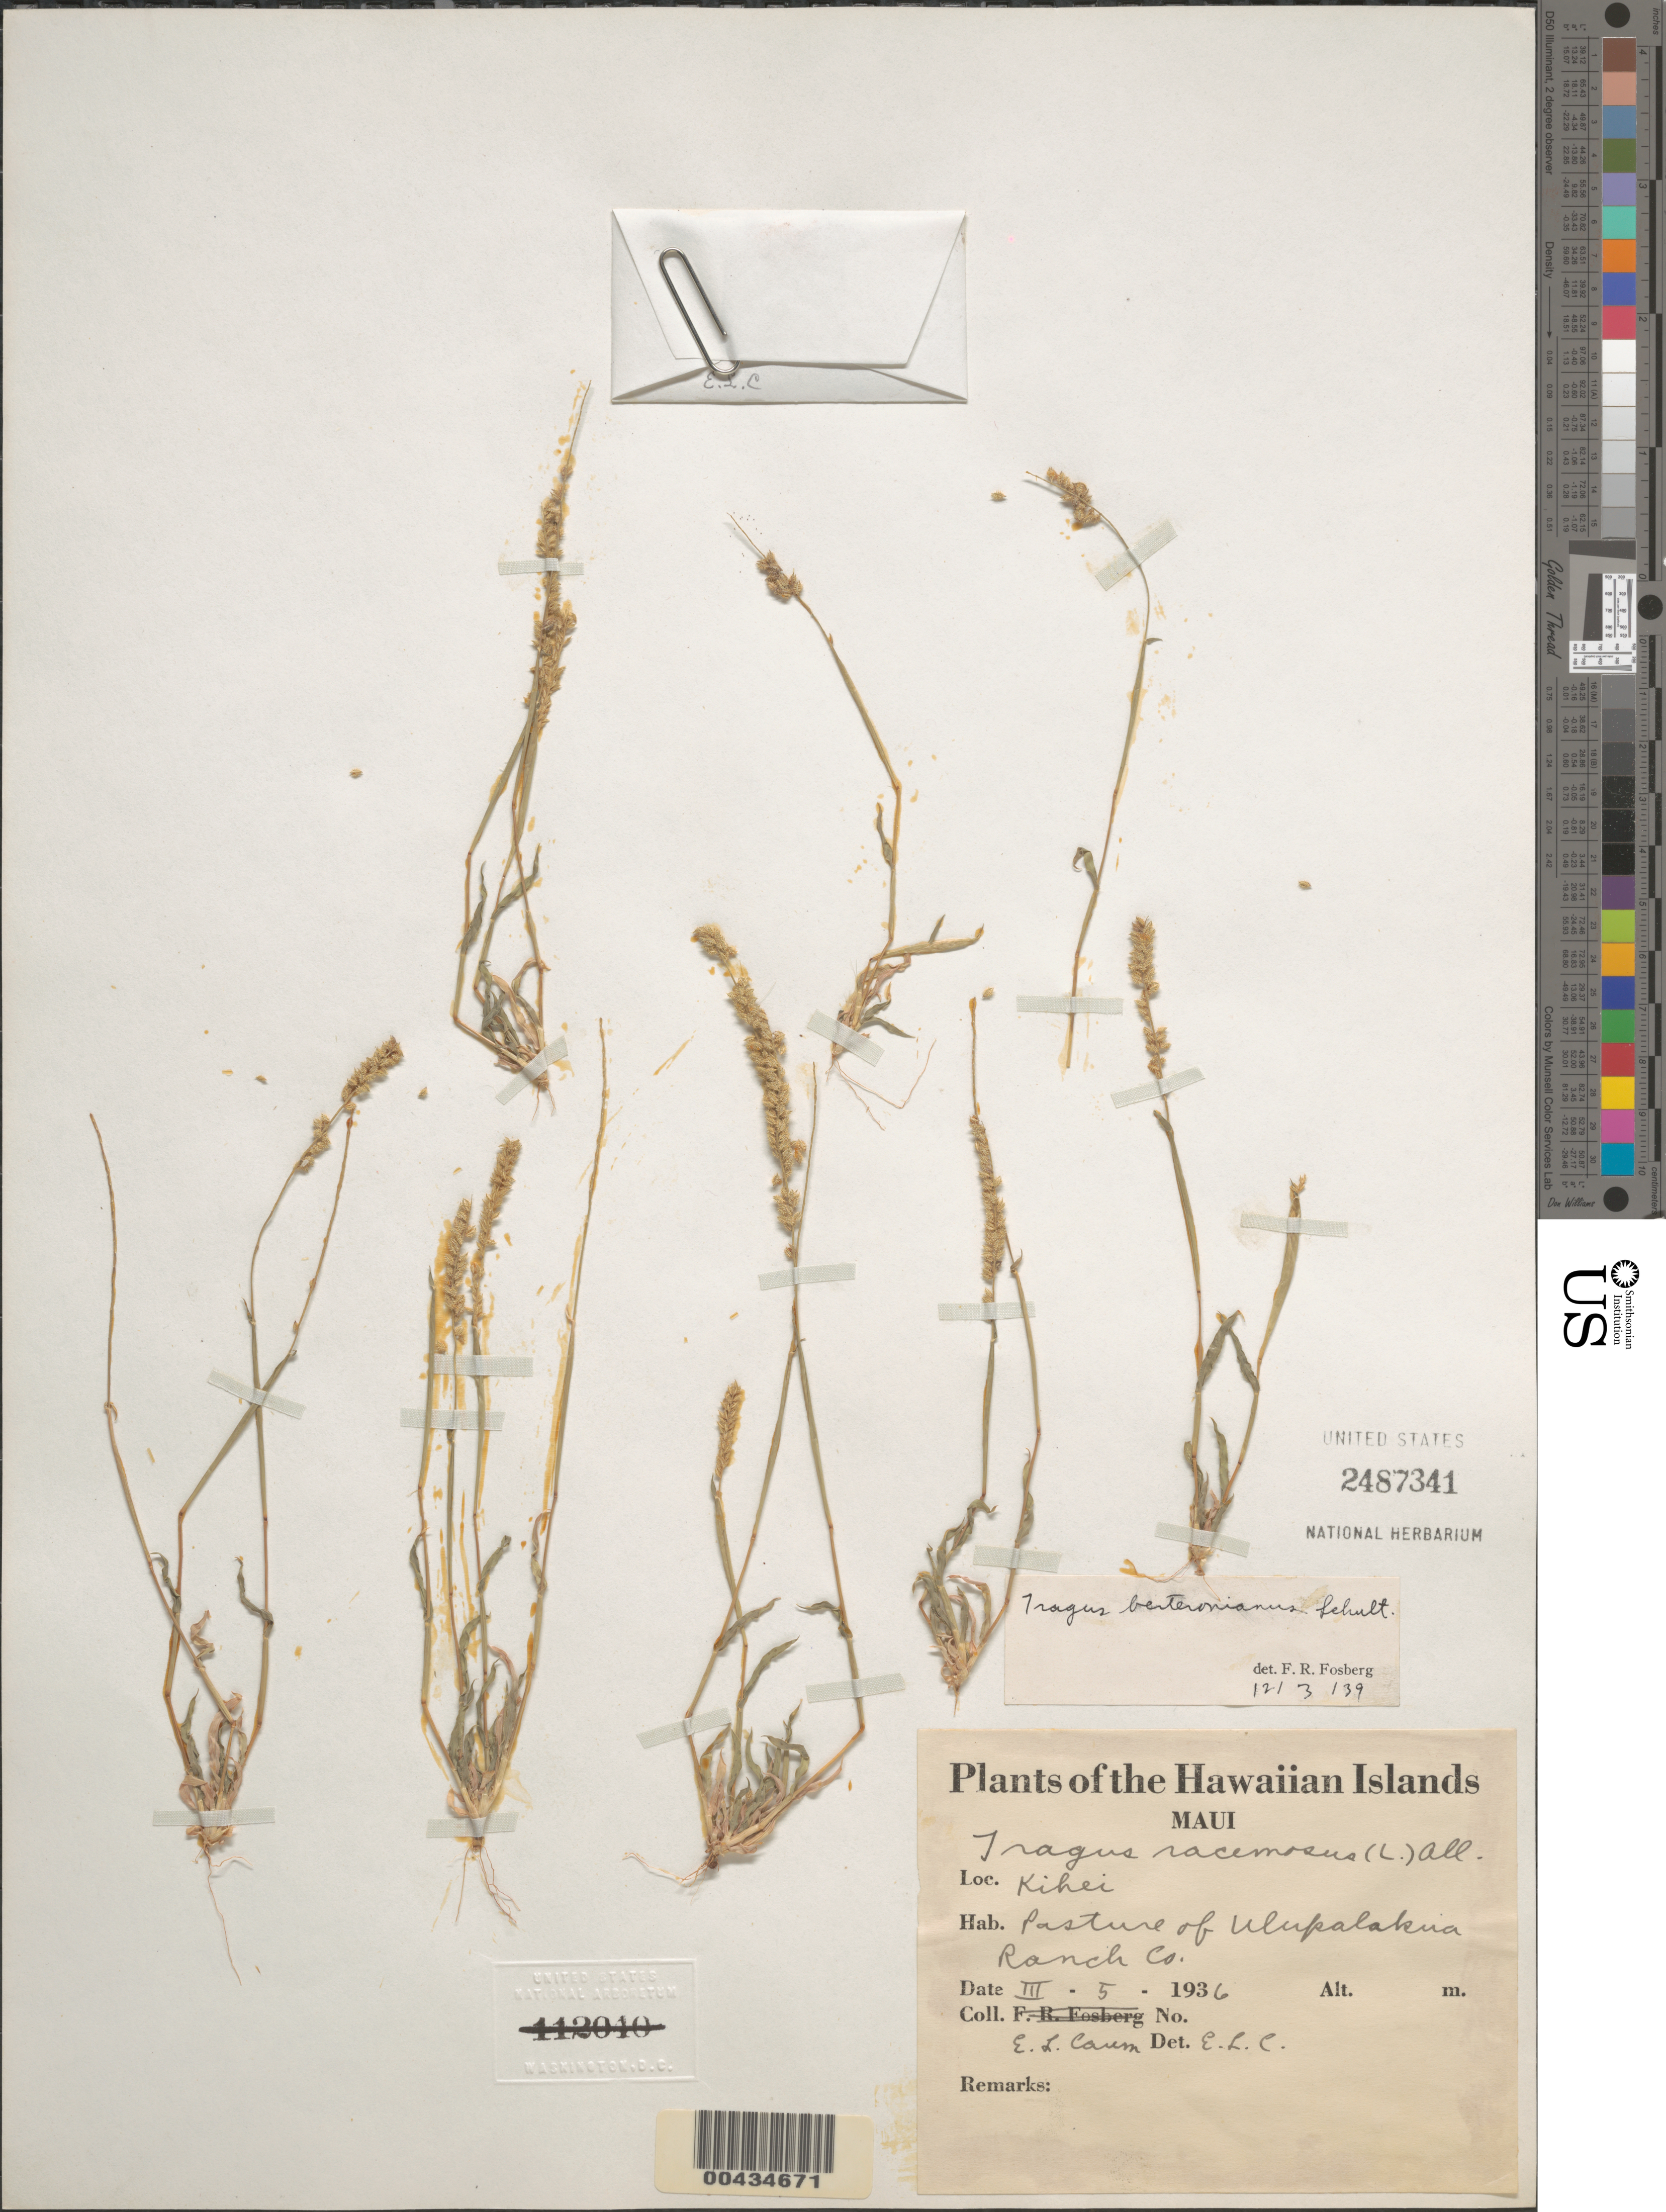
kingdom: Plantae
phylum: Tracheophyta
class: Liliopsida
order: Poales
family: Poaceae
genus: Tragus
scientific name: Tragus berteronianus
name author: Schult.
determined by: Fosberg, F. R.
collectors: E. L. Caum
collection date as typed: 5 Mar 1936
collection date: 1936-03-05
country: United States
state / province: Hawaii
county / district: Maui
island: Maui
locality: Kihei, pasture of Ulupalakua Ranch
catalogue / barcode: US 2487341